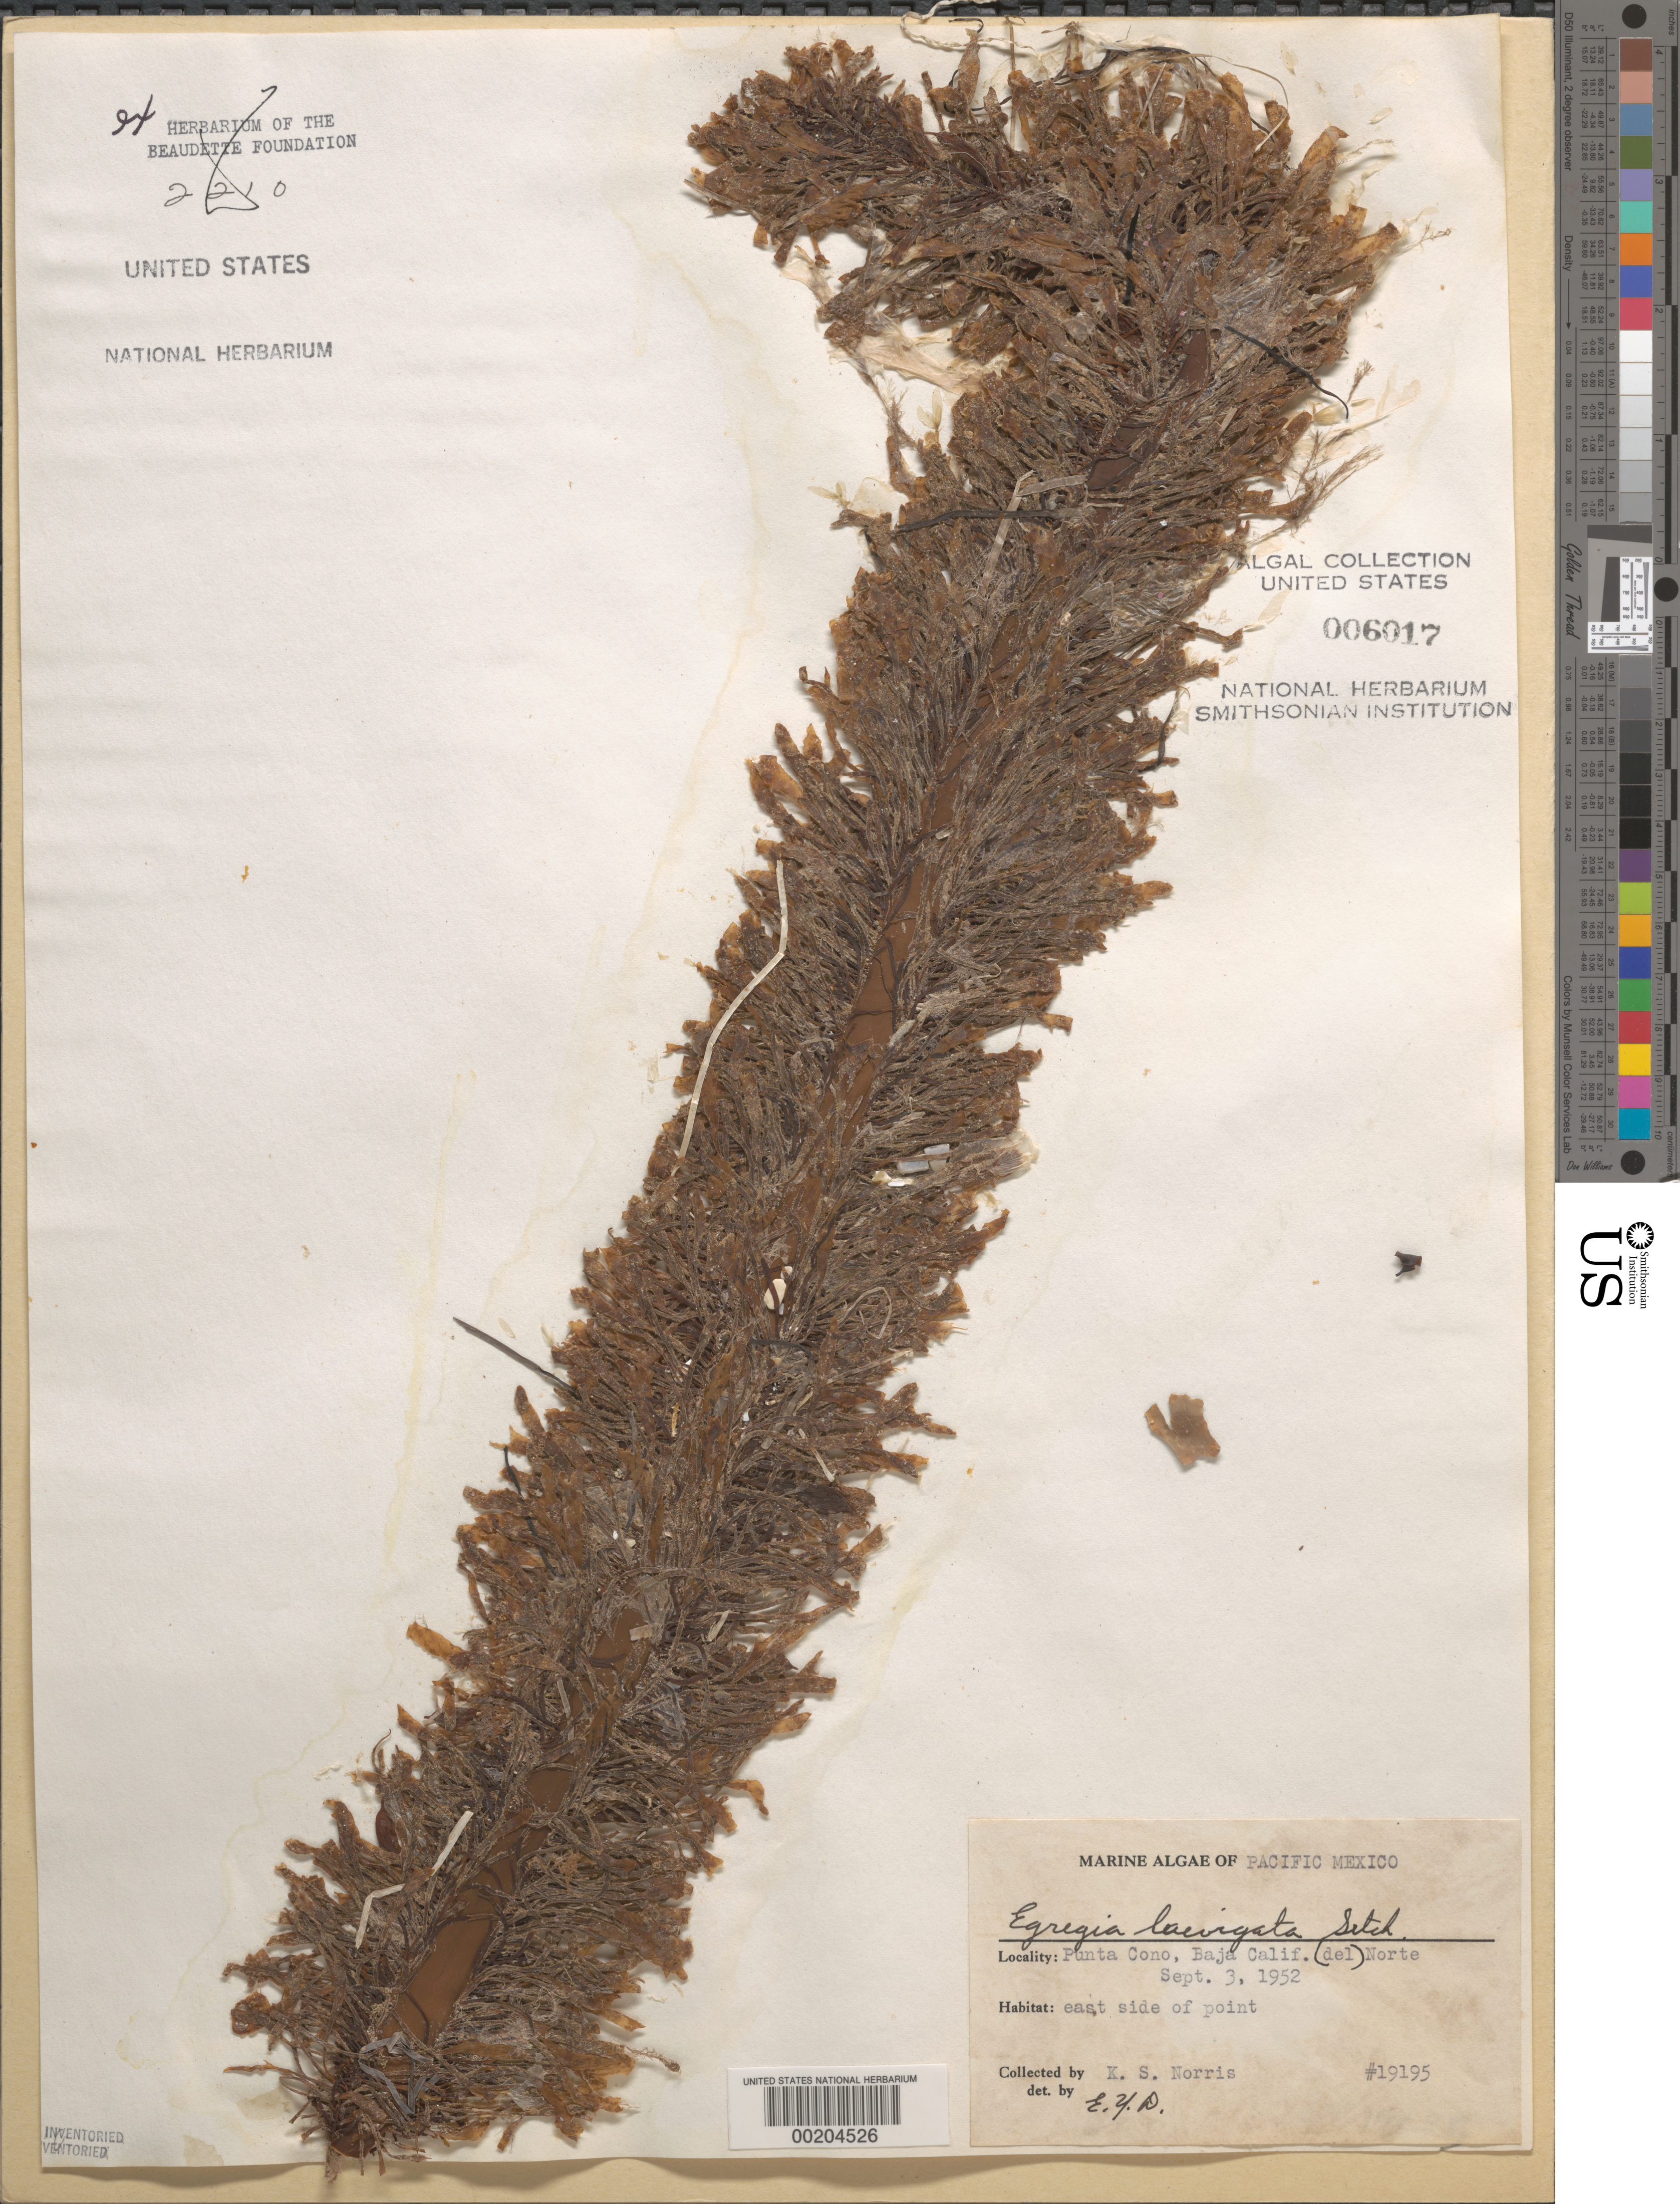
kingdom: Chromista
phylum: Ochrophyta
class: Phaeophyceae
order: Laminariales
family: Lessoniaceae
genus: Egregia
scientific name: Egregia menziesii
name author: (Turner) Aresch.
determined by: Algae name updating Project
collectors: K. S. Norris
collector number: EYD 19195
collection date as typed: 03 Sep 1952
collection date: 1952-09-03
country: Mexico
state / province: Baja California Norte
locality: Punta Cono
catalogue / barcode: US 6017